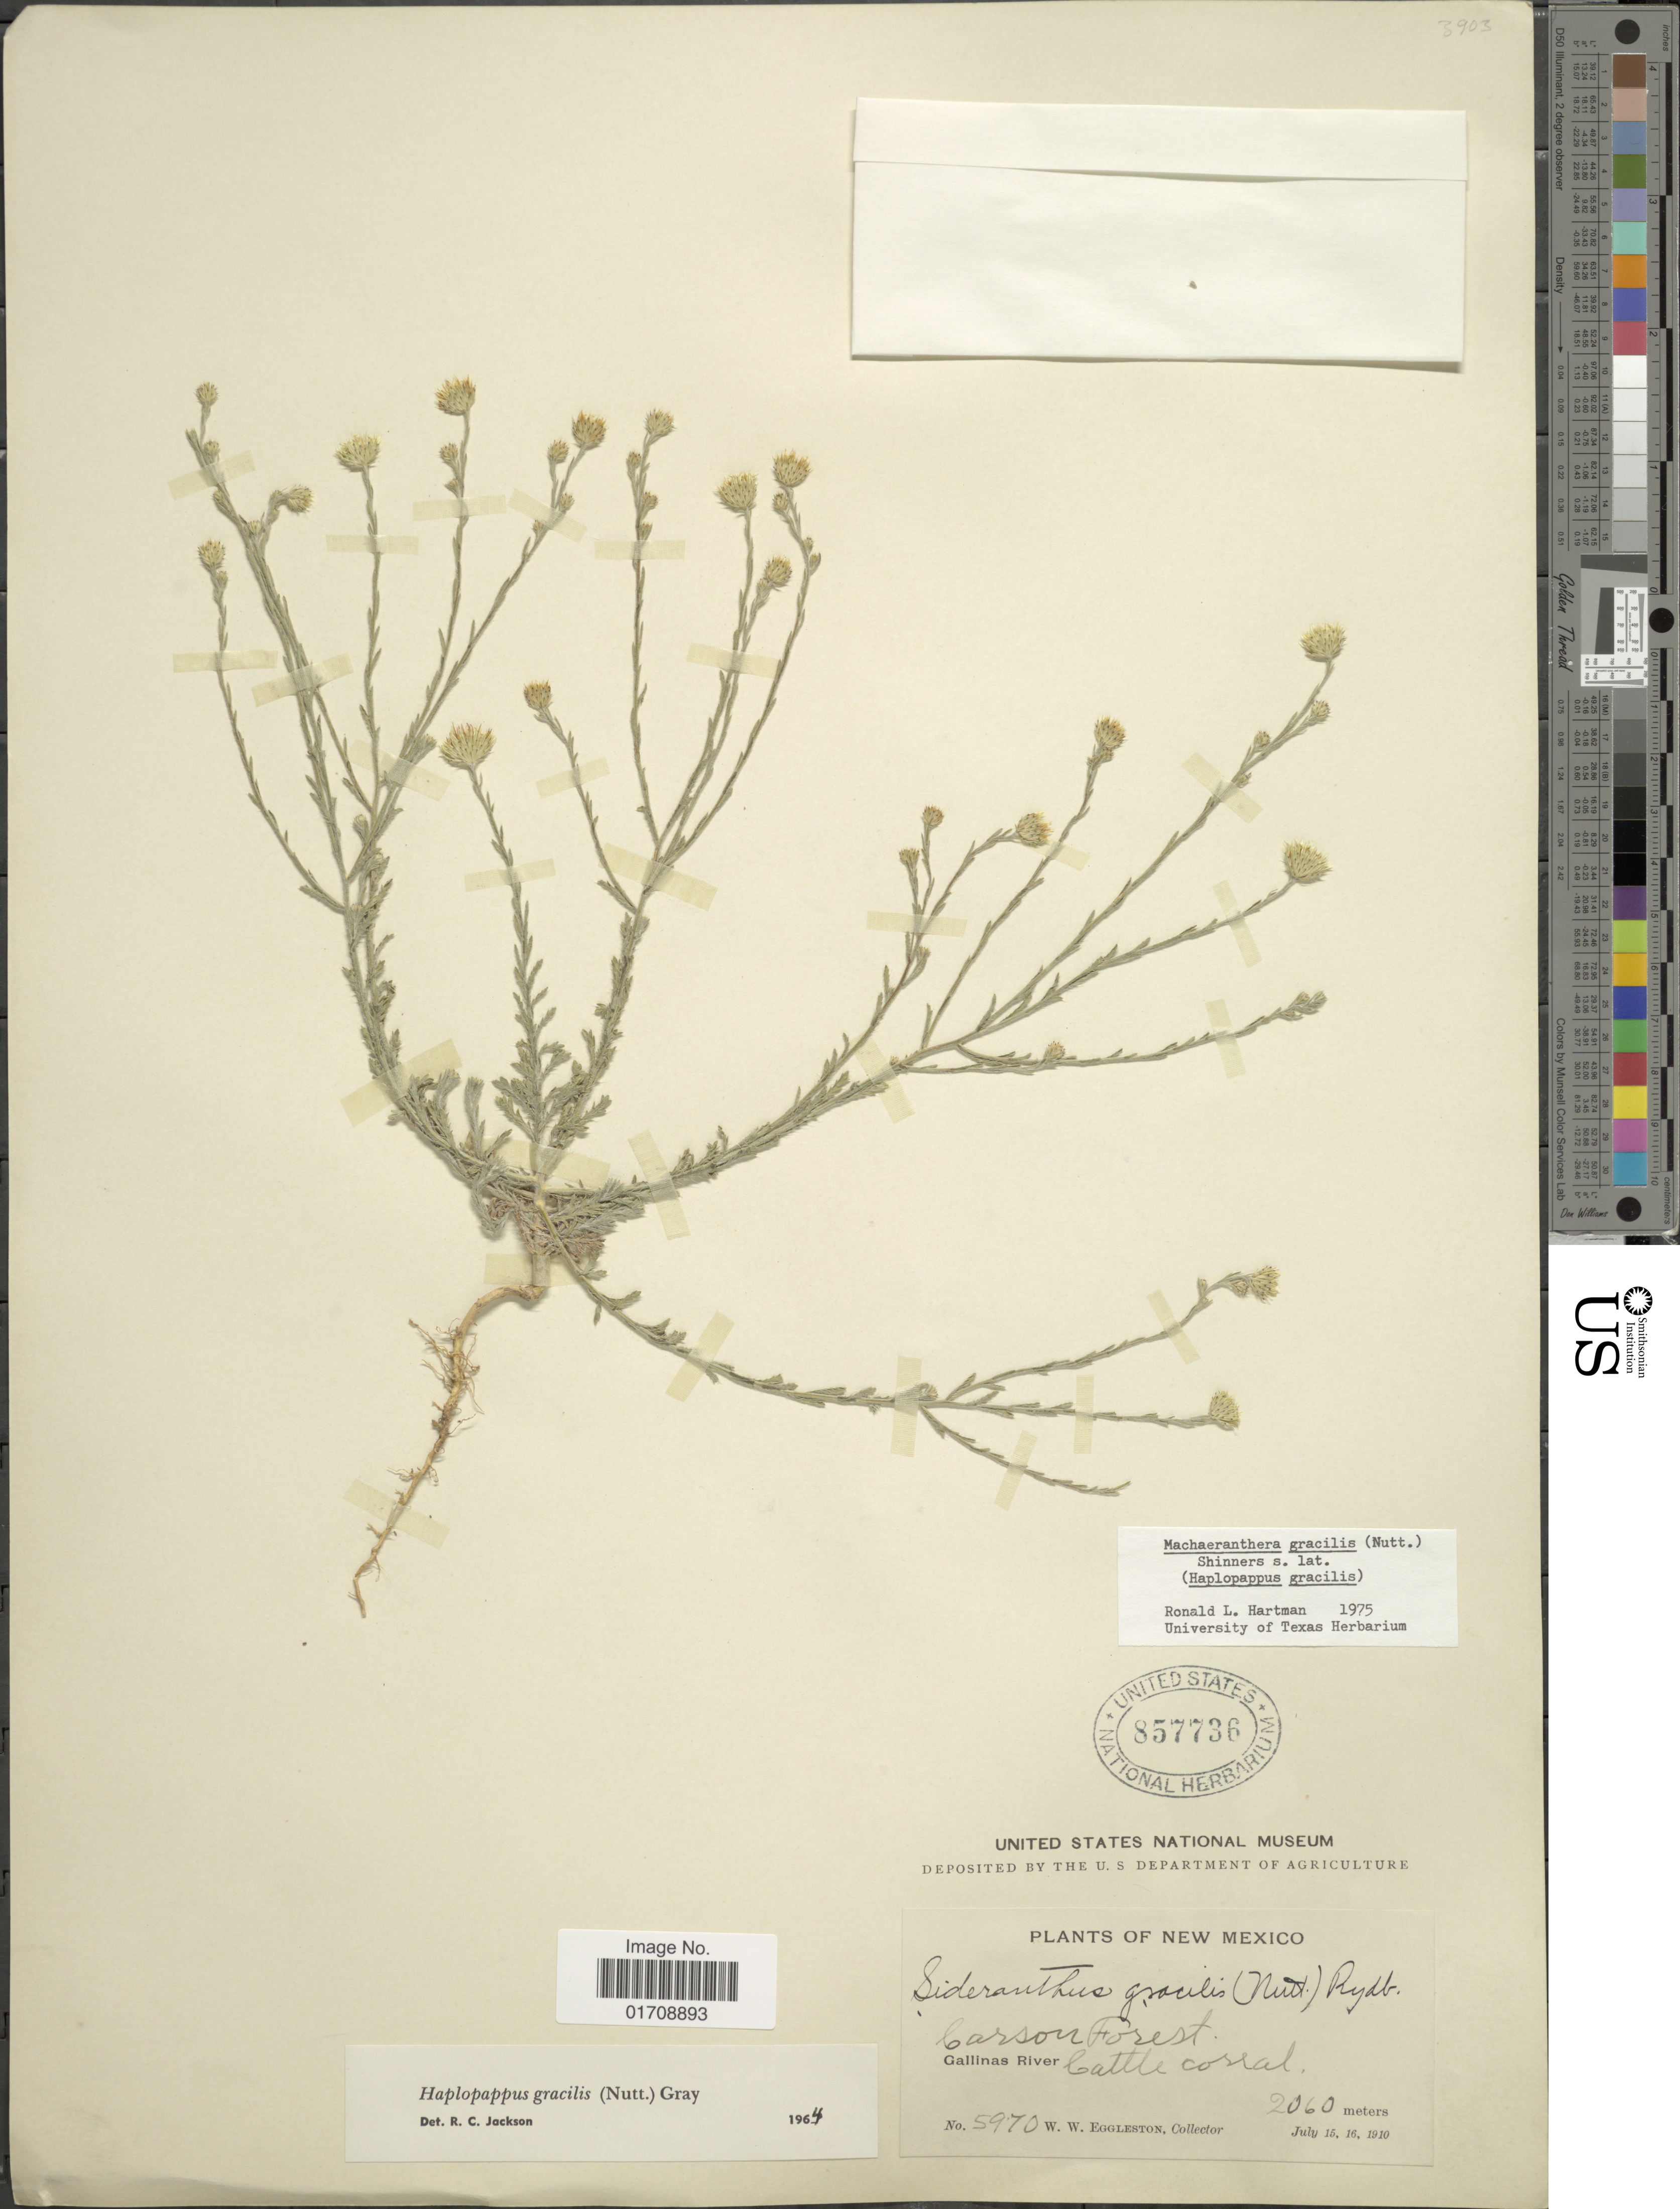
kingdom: Plantae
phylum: Tracheophyta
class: Magnoliopsida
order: Asterales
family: Asteraceae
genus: Machaeranthera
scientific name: Machaeranthera gracilis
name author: (Nutt.) Shinners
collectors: W. W. Eggleston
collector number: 5970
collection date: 1910-07-15/1910-07-16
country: United States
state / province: New Mexico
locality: Carson Forest, Gallinas River, Cattle corral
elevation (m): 2060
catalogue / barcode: US 857736